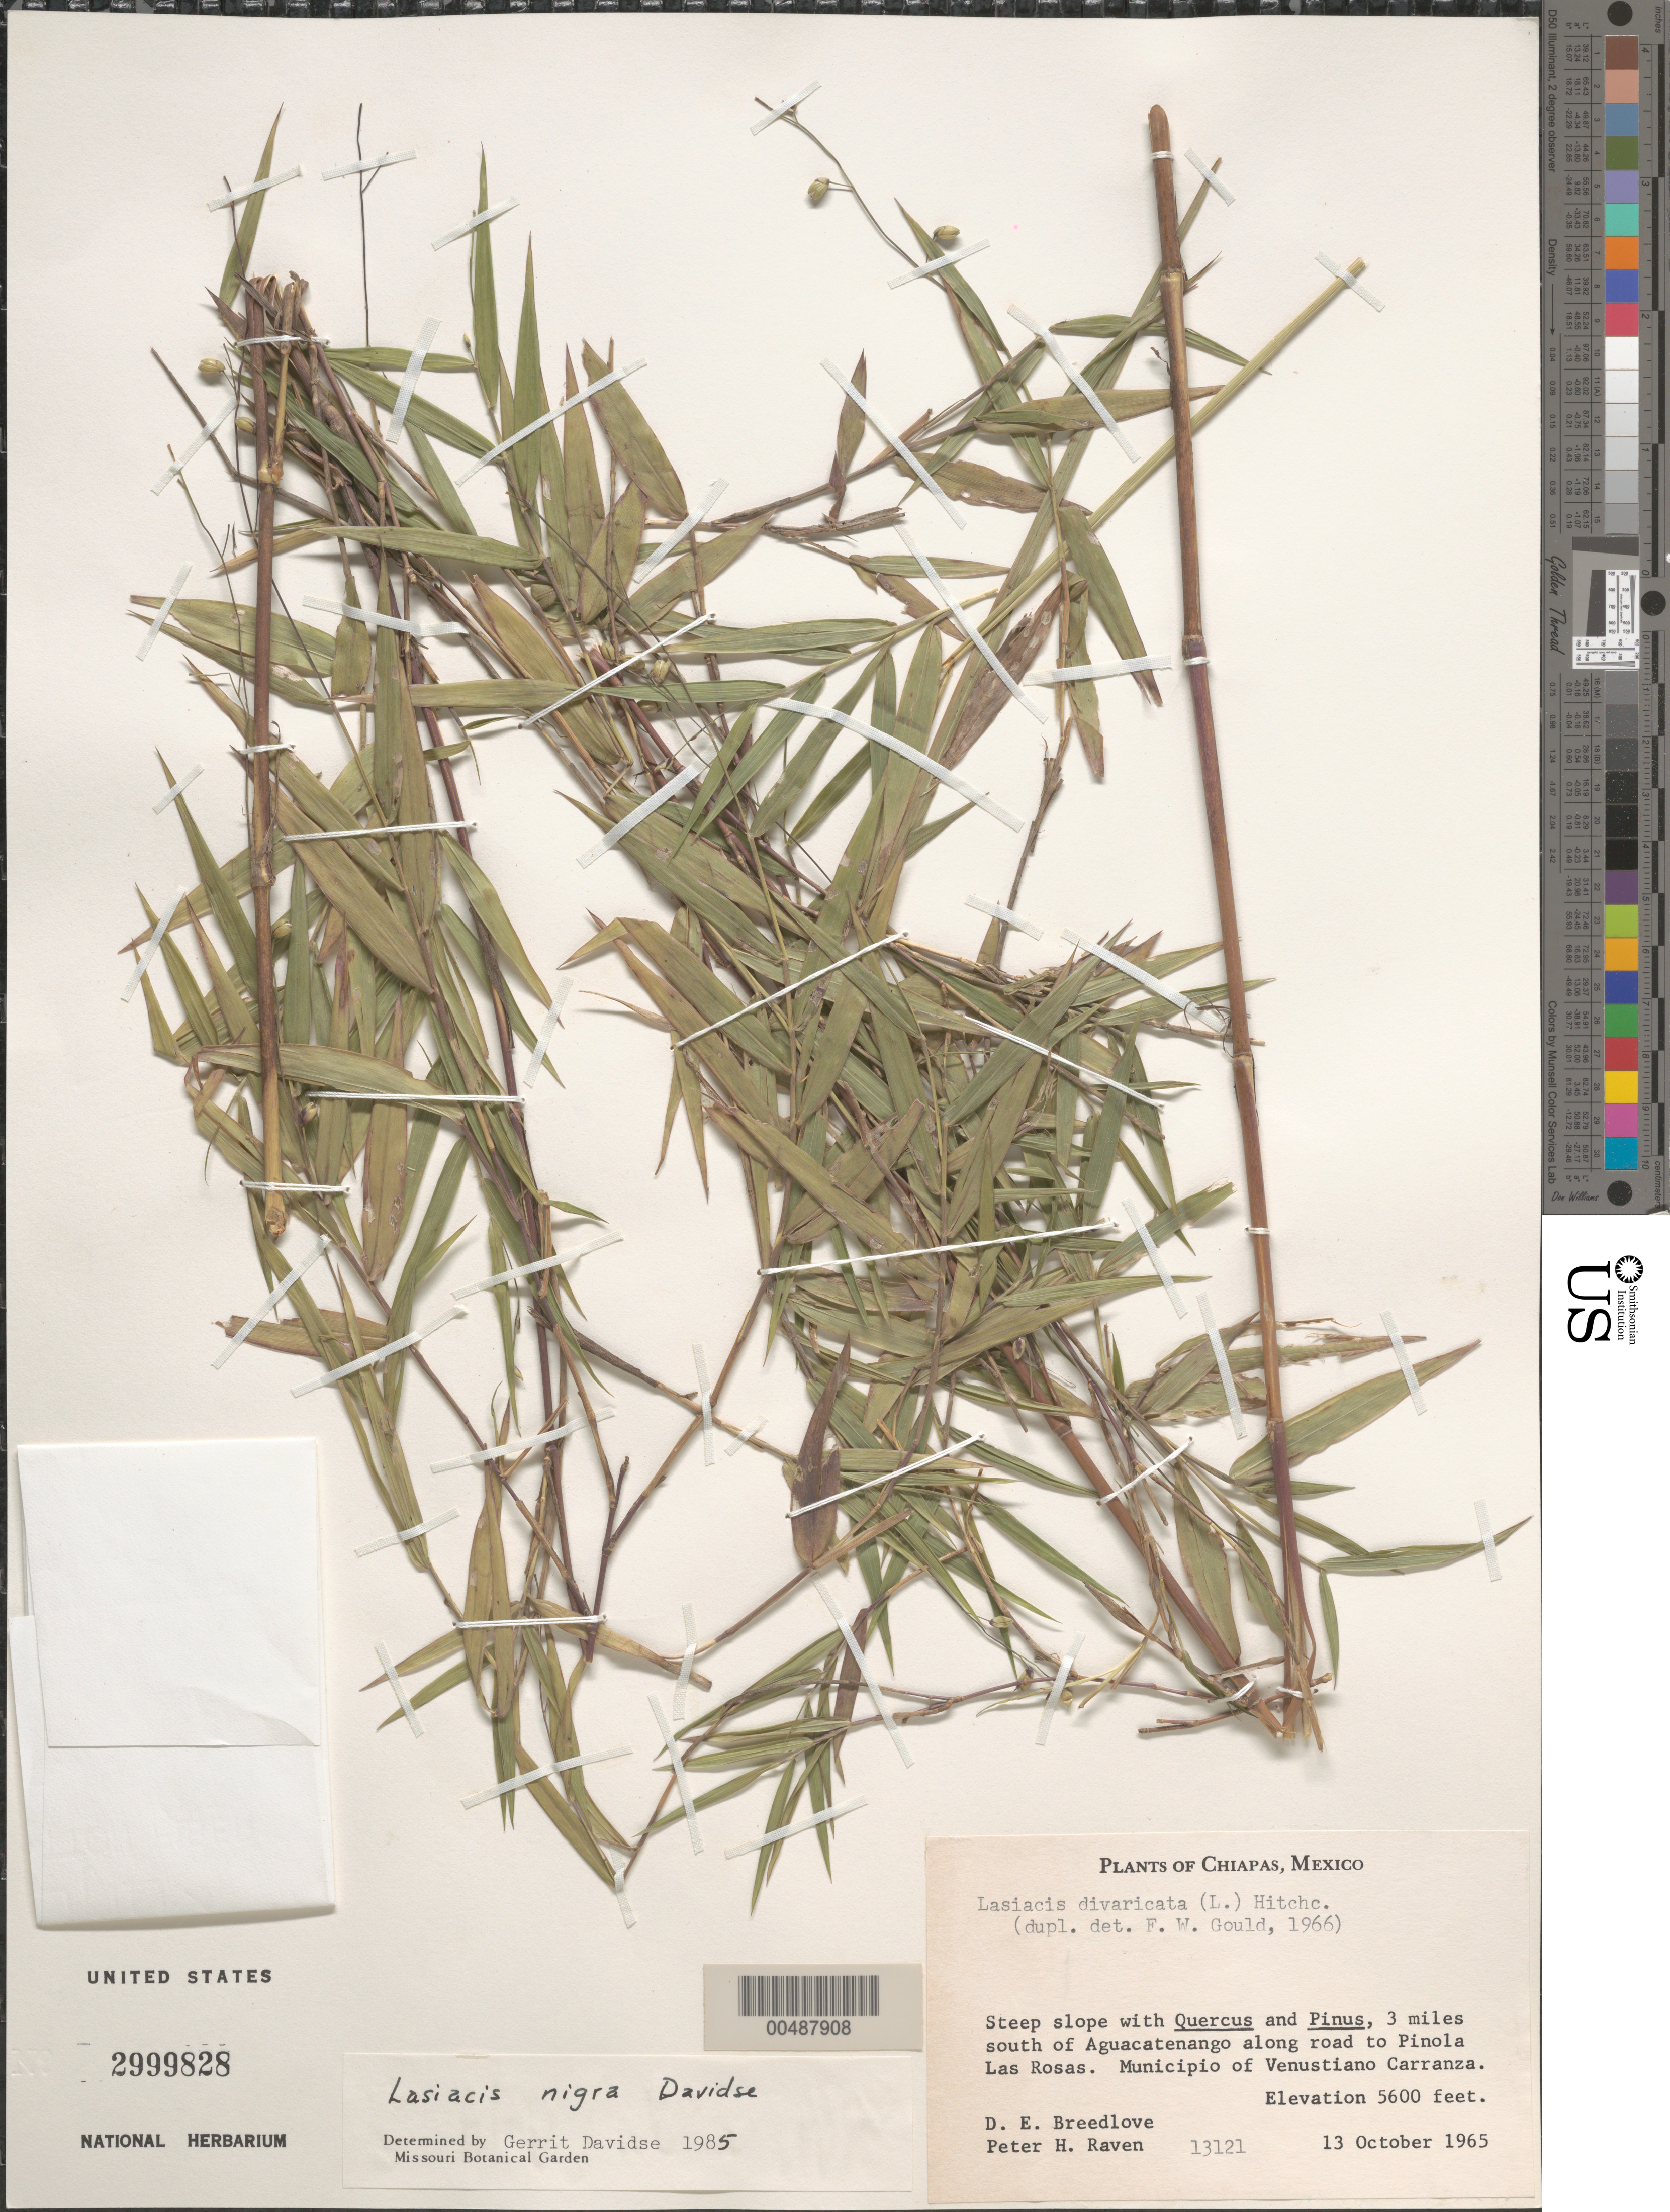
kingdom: Plantae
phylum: Tracheophyta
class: Liliopsida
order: Poales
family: Poaceae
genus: Lasiacis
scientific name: Lasiacis maxonii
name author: Swallen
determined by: Davidse, Gerrit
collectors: D. E. Breedlove & P. H. Raven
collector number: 13121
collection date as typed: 13 Oct 1965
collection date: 1965-10-13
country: Mexico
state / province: Chiapas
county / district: Venustiano Carranza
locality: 3 mi S of Aguacatenango along rd to Pinola Las Rosas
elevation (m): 1707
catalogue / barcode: US 2999828